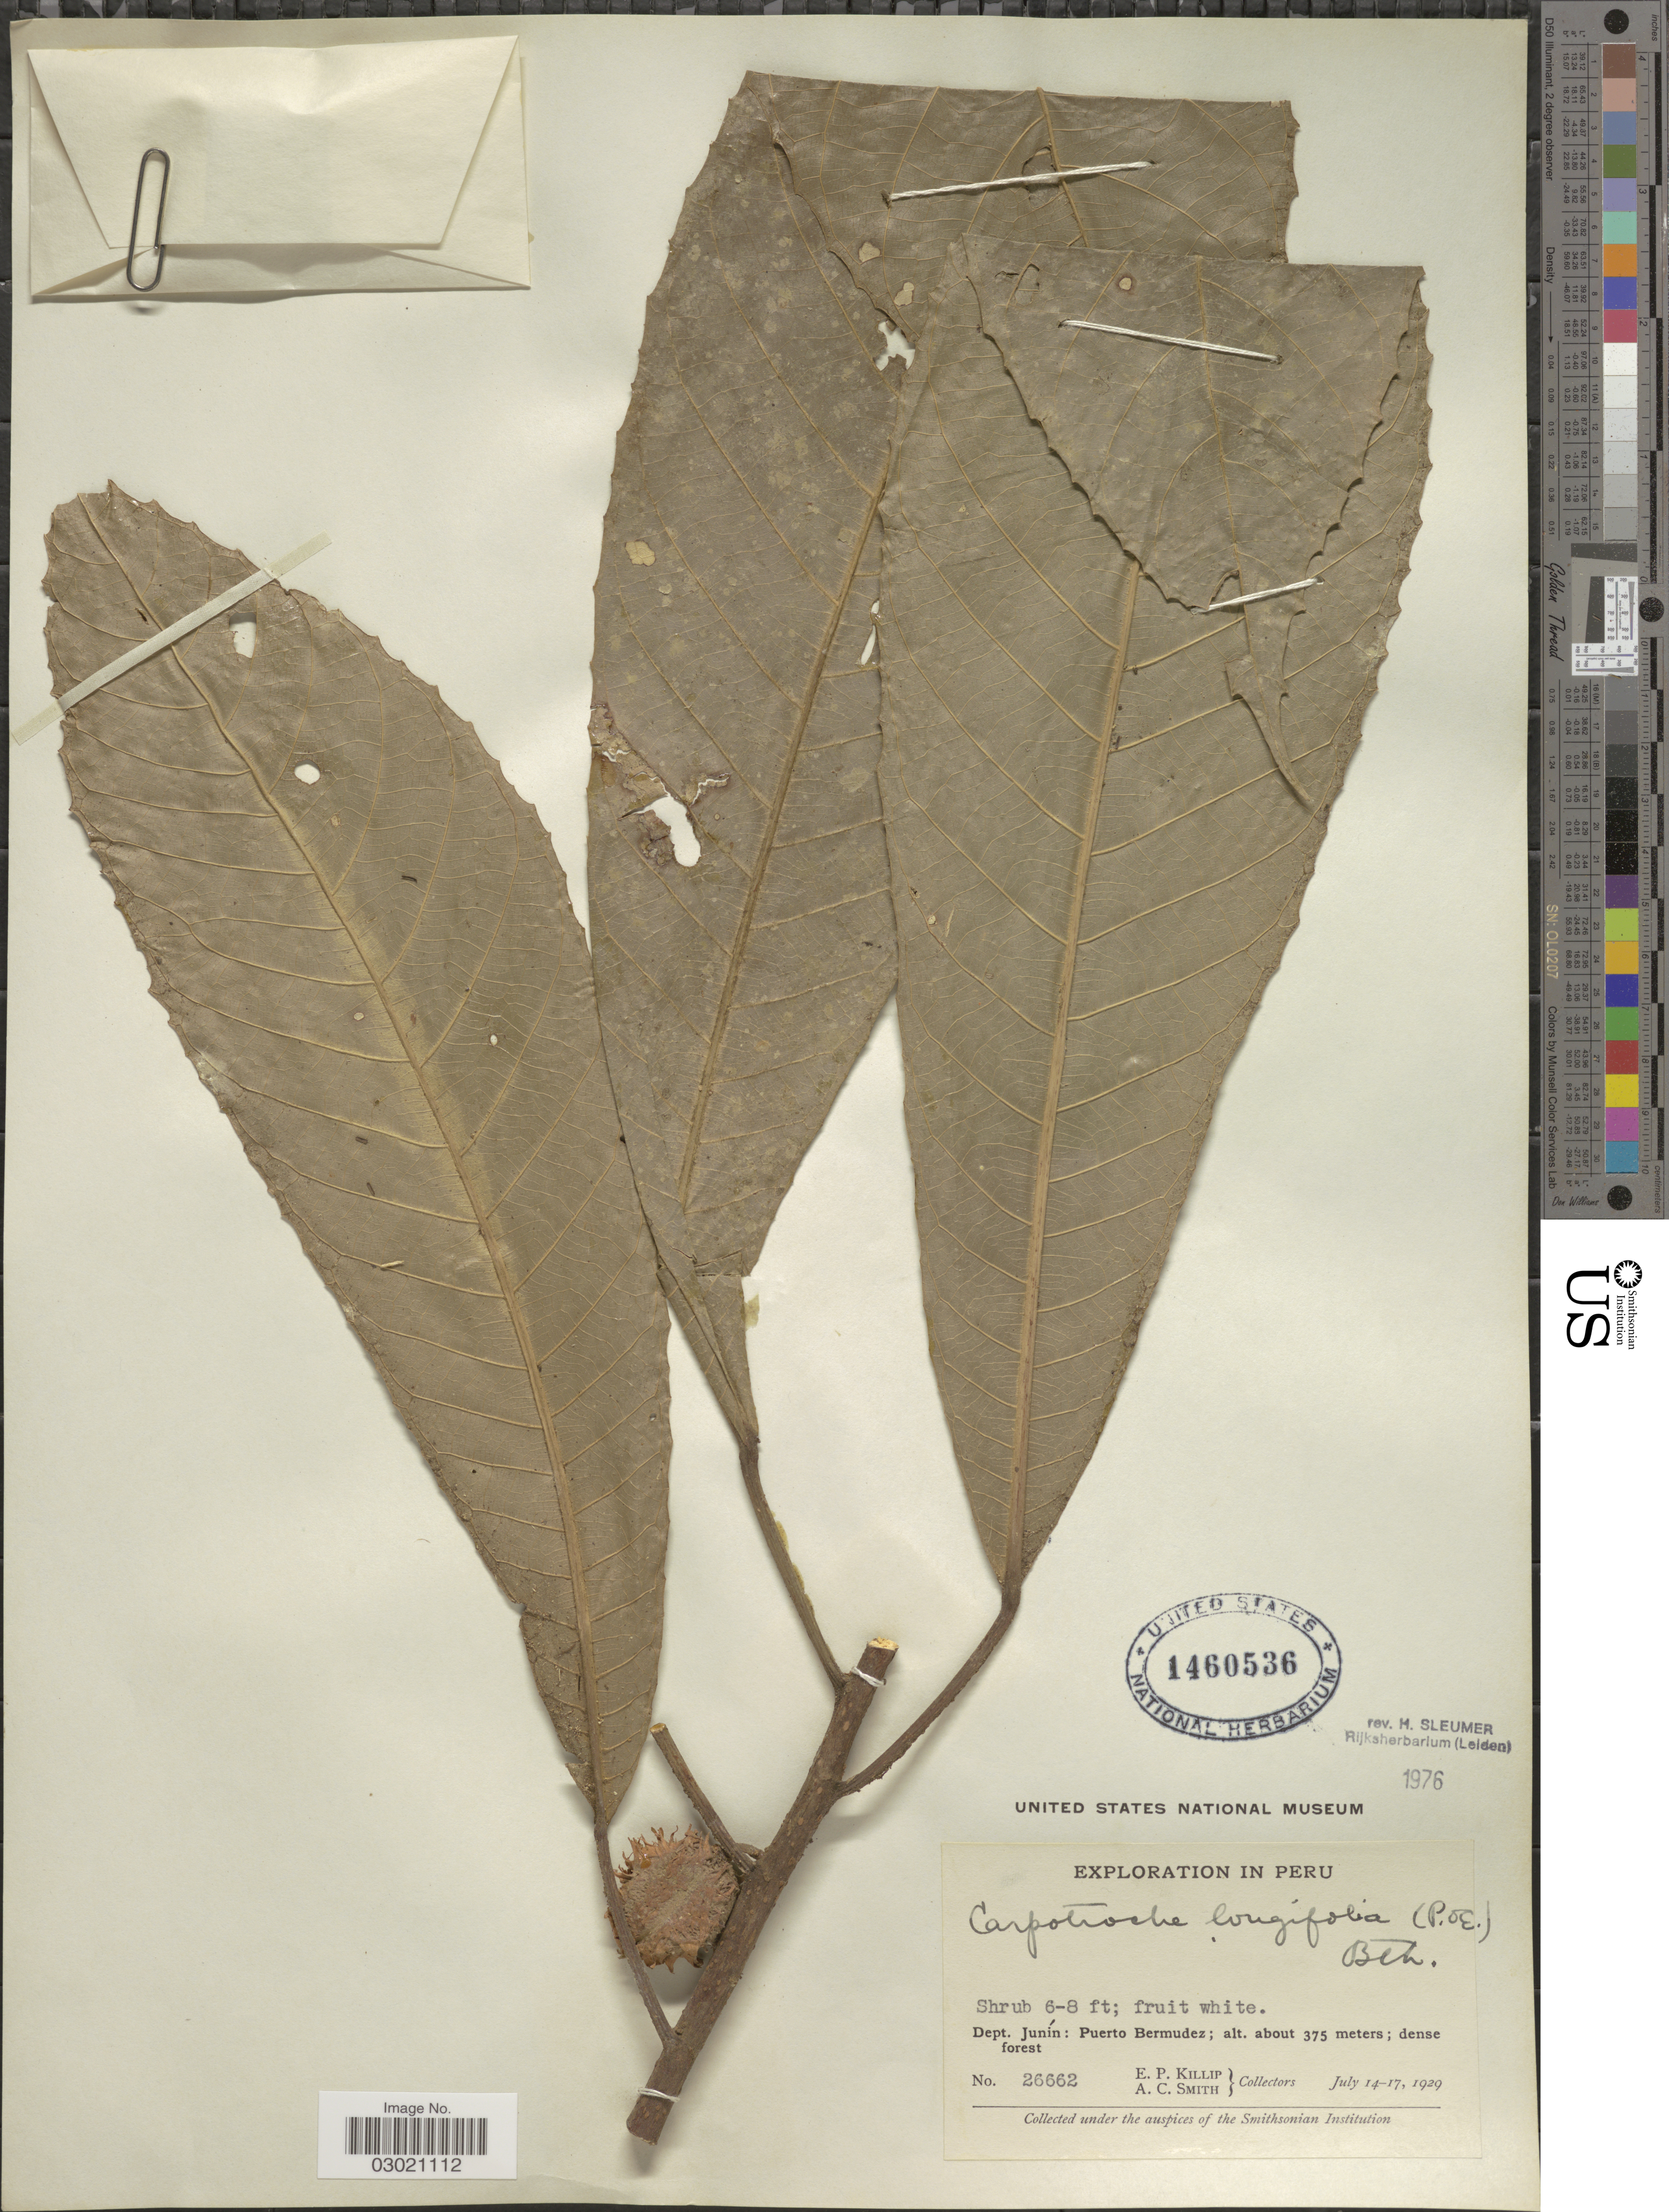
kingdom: Plantae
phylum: Tracheophyta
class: Magnoliopsida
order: Malpighiales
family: Achariaceae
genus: Carpotroche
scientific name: Carpotroche longifolia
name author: (Poepp.) Benth.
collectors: E. P. Killip & A. C. Smith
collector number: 26662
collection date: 1929-07-14/1929-07-17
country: Peru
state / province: Junín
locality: Puerto Bermudez.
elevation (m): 375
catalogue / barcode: US 1460536